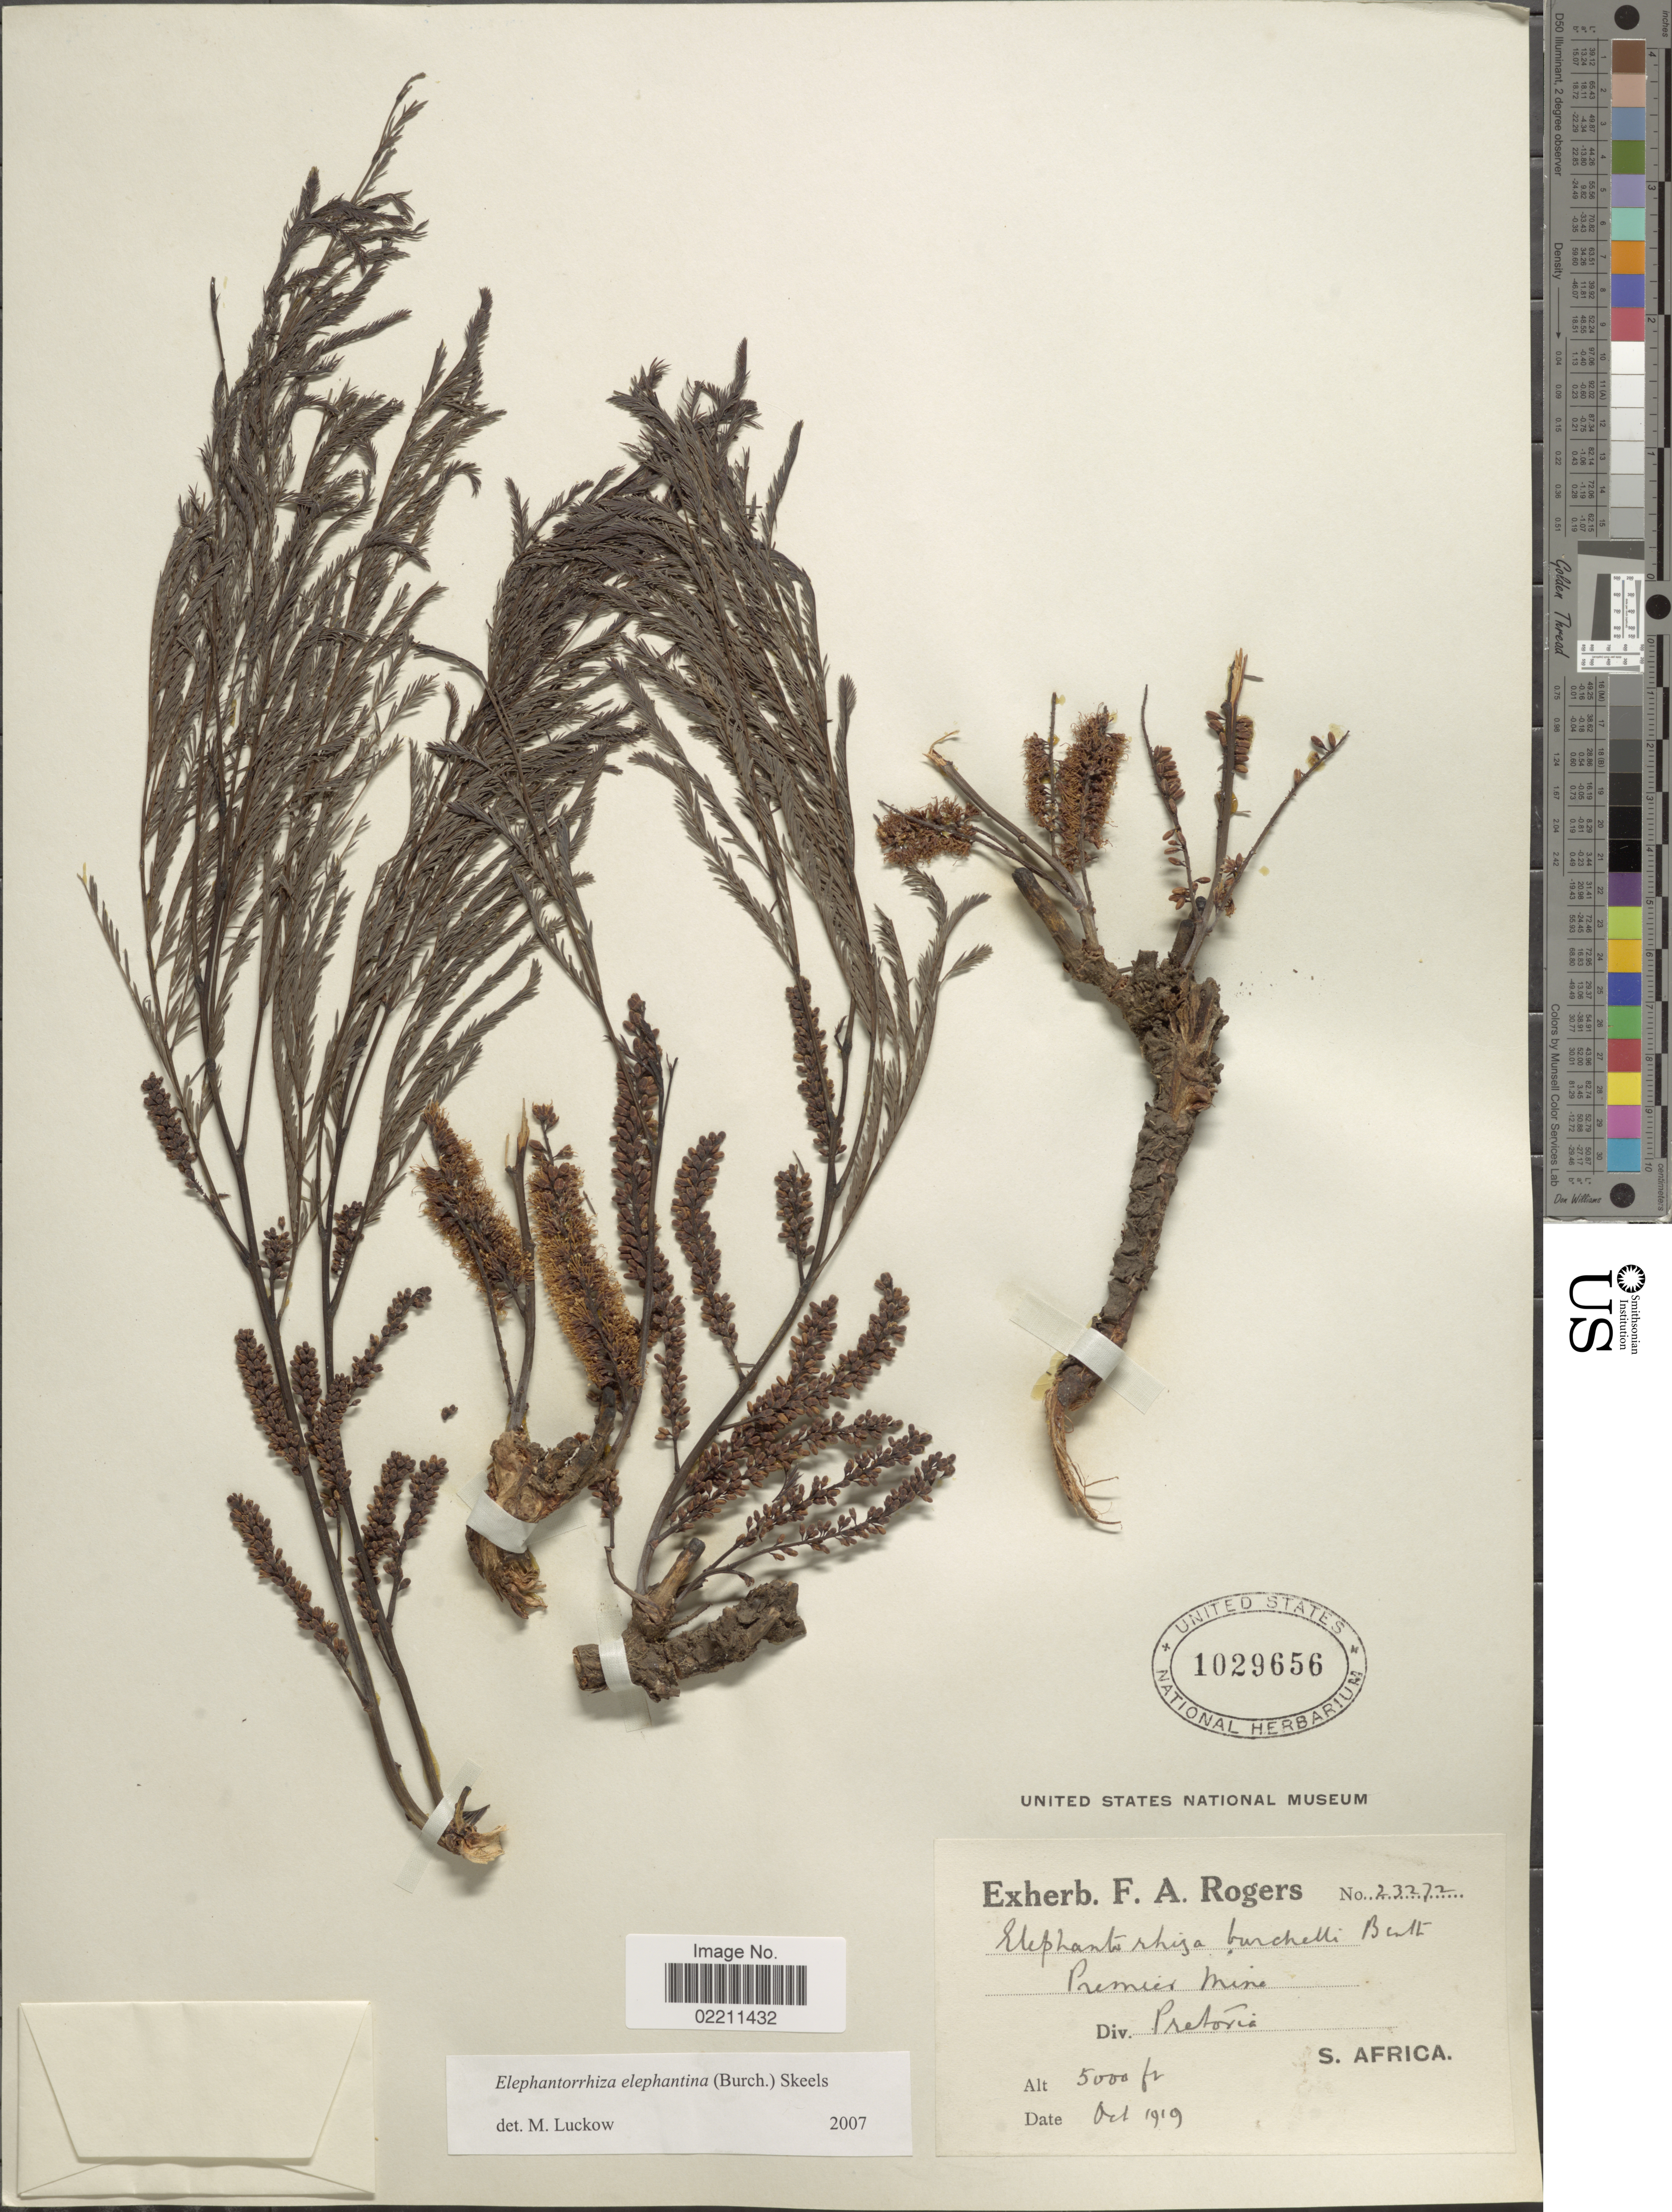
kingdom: Plantae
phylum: Tracheophyta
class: Magnoliopsida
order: Fabales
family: Fabaceae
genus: Entada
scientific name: Entada elephantina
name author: (Burch.) S.A. O'Donnell & G.P. Lewis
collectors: ex herb. F. A. Rogers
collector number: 23272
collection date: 1919-10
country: South Africa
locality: Premier Mine, Div. Pretoria.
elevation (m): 1524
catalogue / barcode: US 1029656